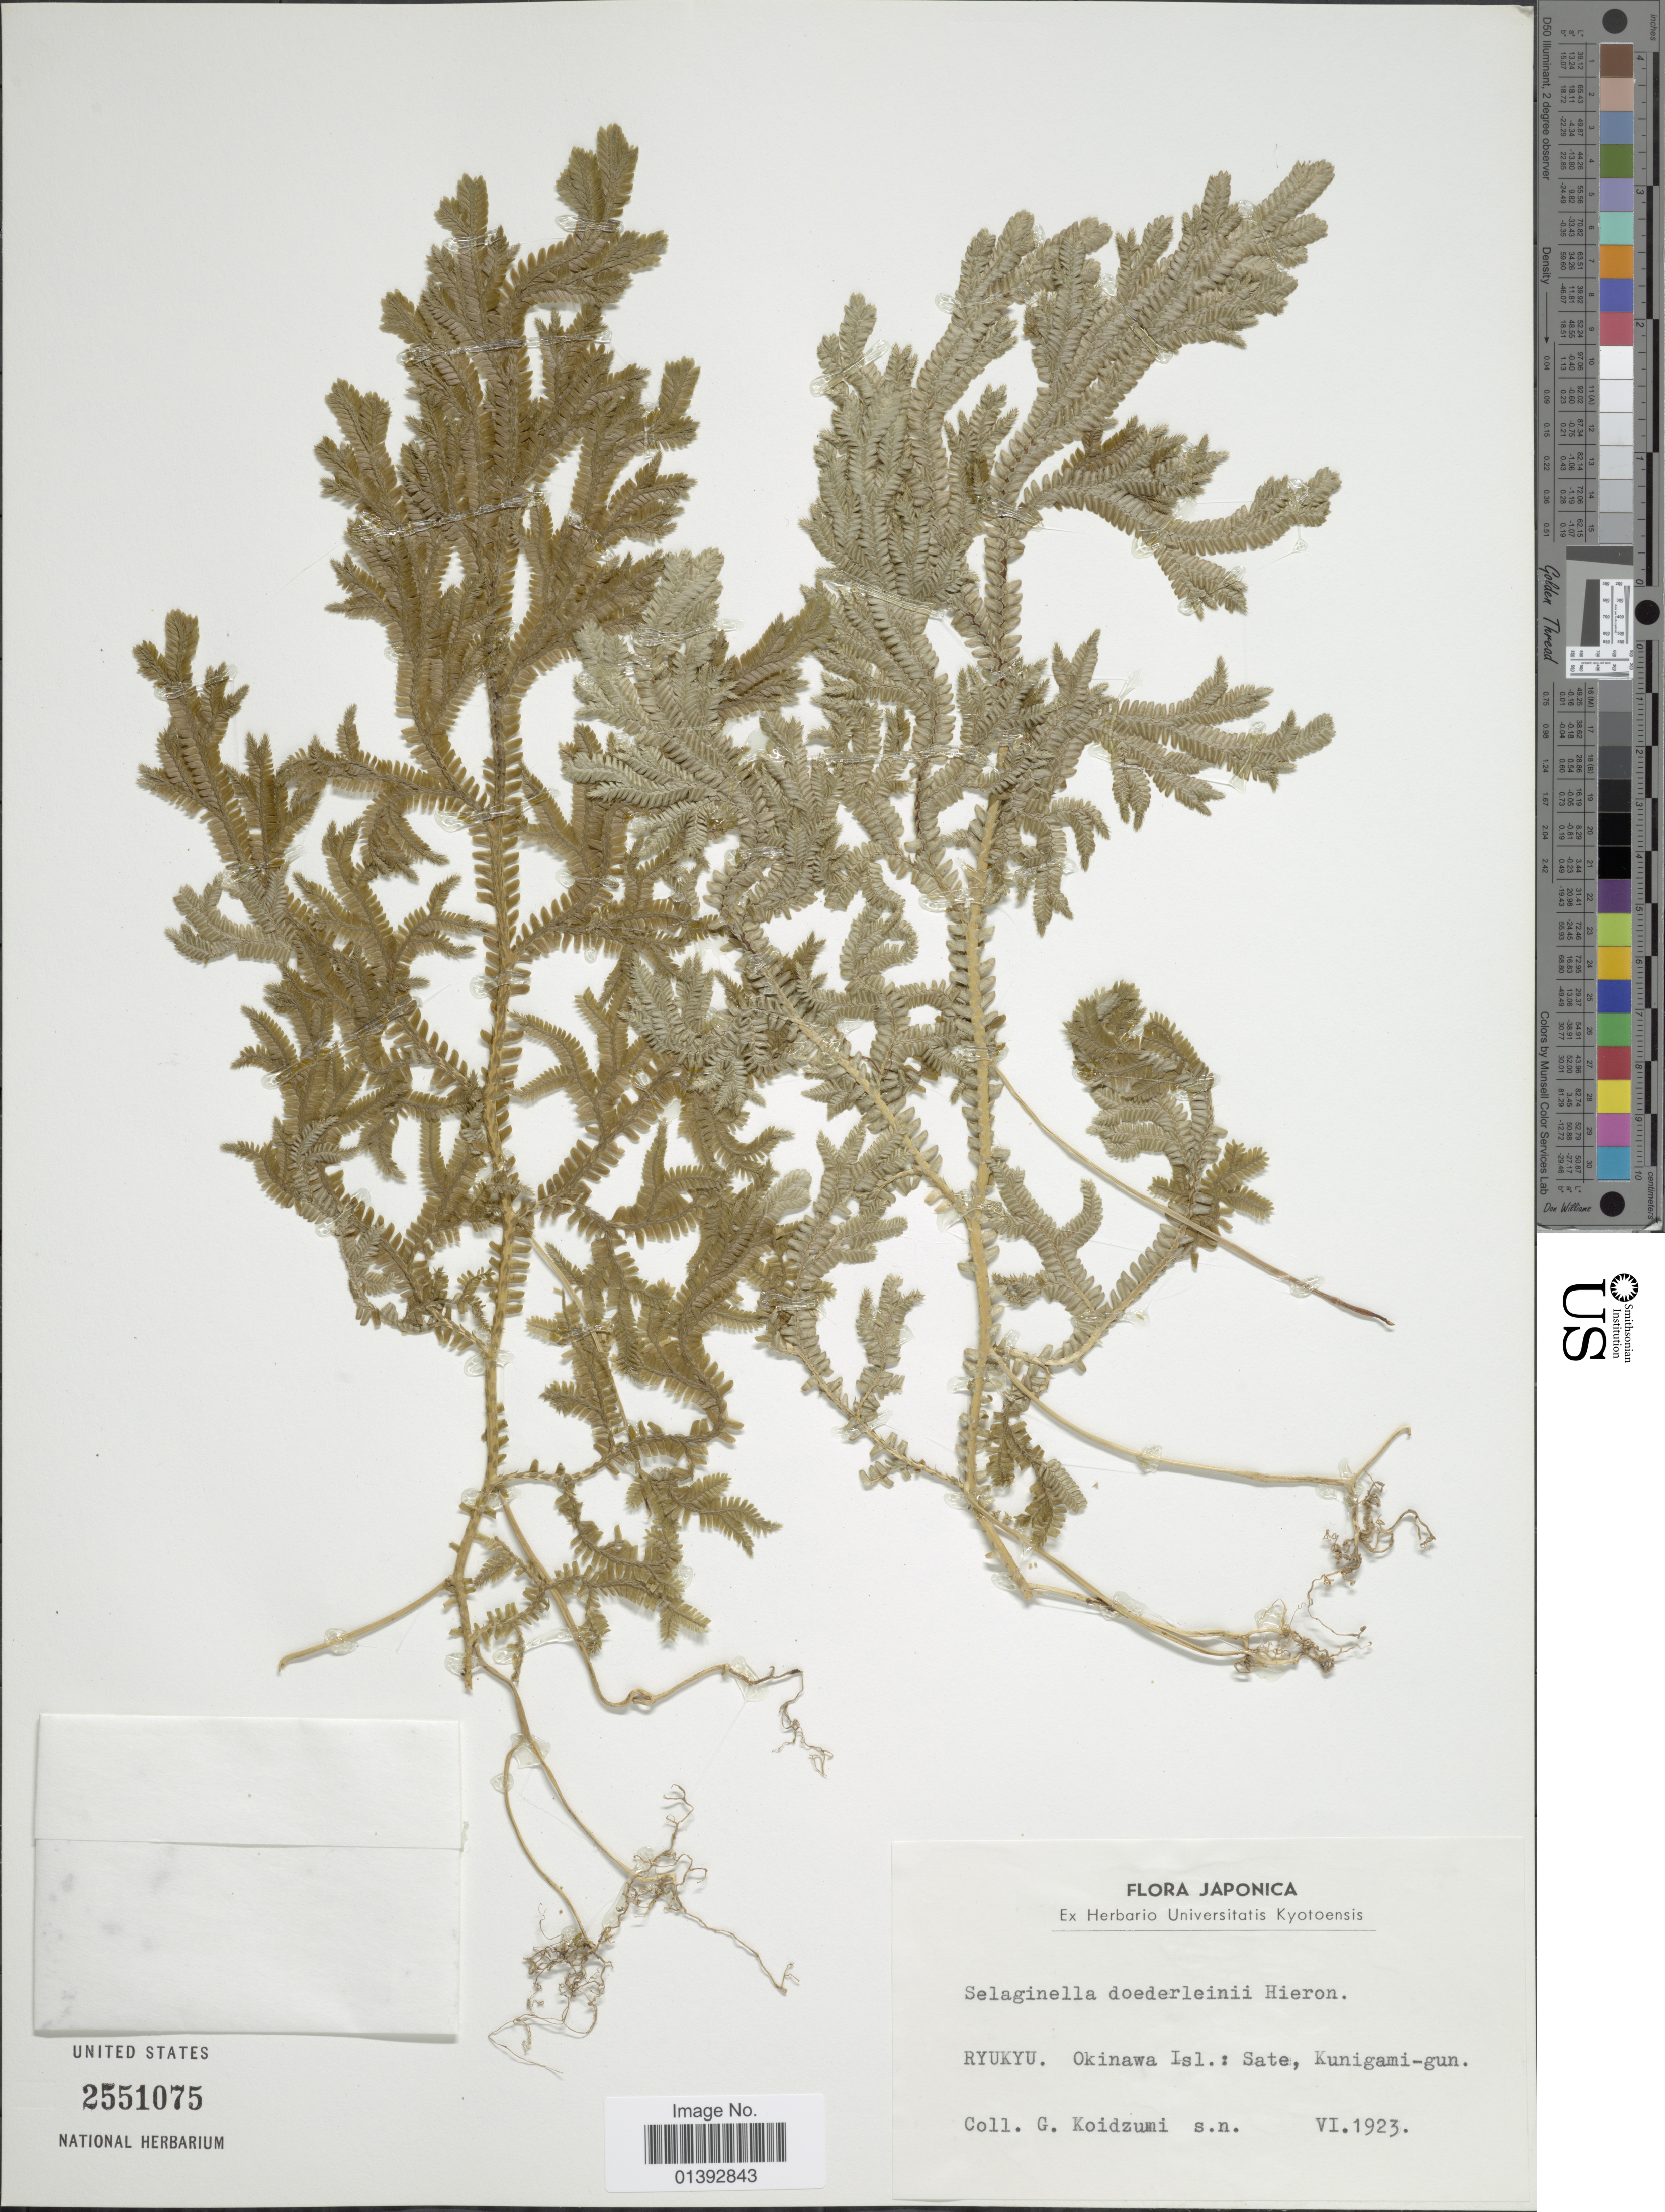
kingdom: Plantae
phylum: Tracheophyta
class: Lycopodiopsida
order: Selaginellales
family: Selaginellaceae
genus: Selaginella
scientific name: Selaginella doederleinii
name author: Hieron.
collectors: G. Koidzumi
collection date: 1923-06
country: Japan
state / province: Okinawa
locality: Ryukyu, Okinawa Isl. : Sate, Kunigami-gun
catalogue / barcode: US 2551075